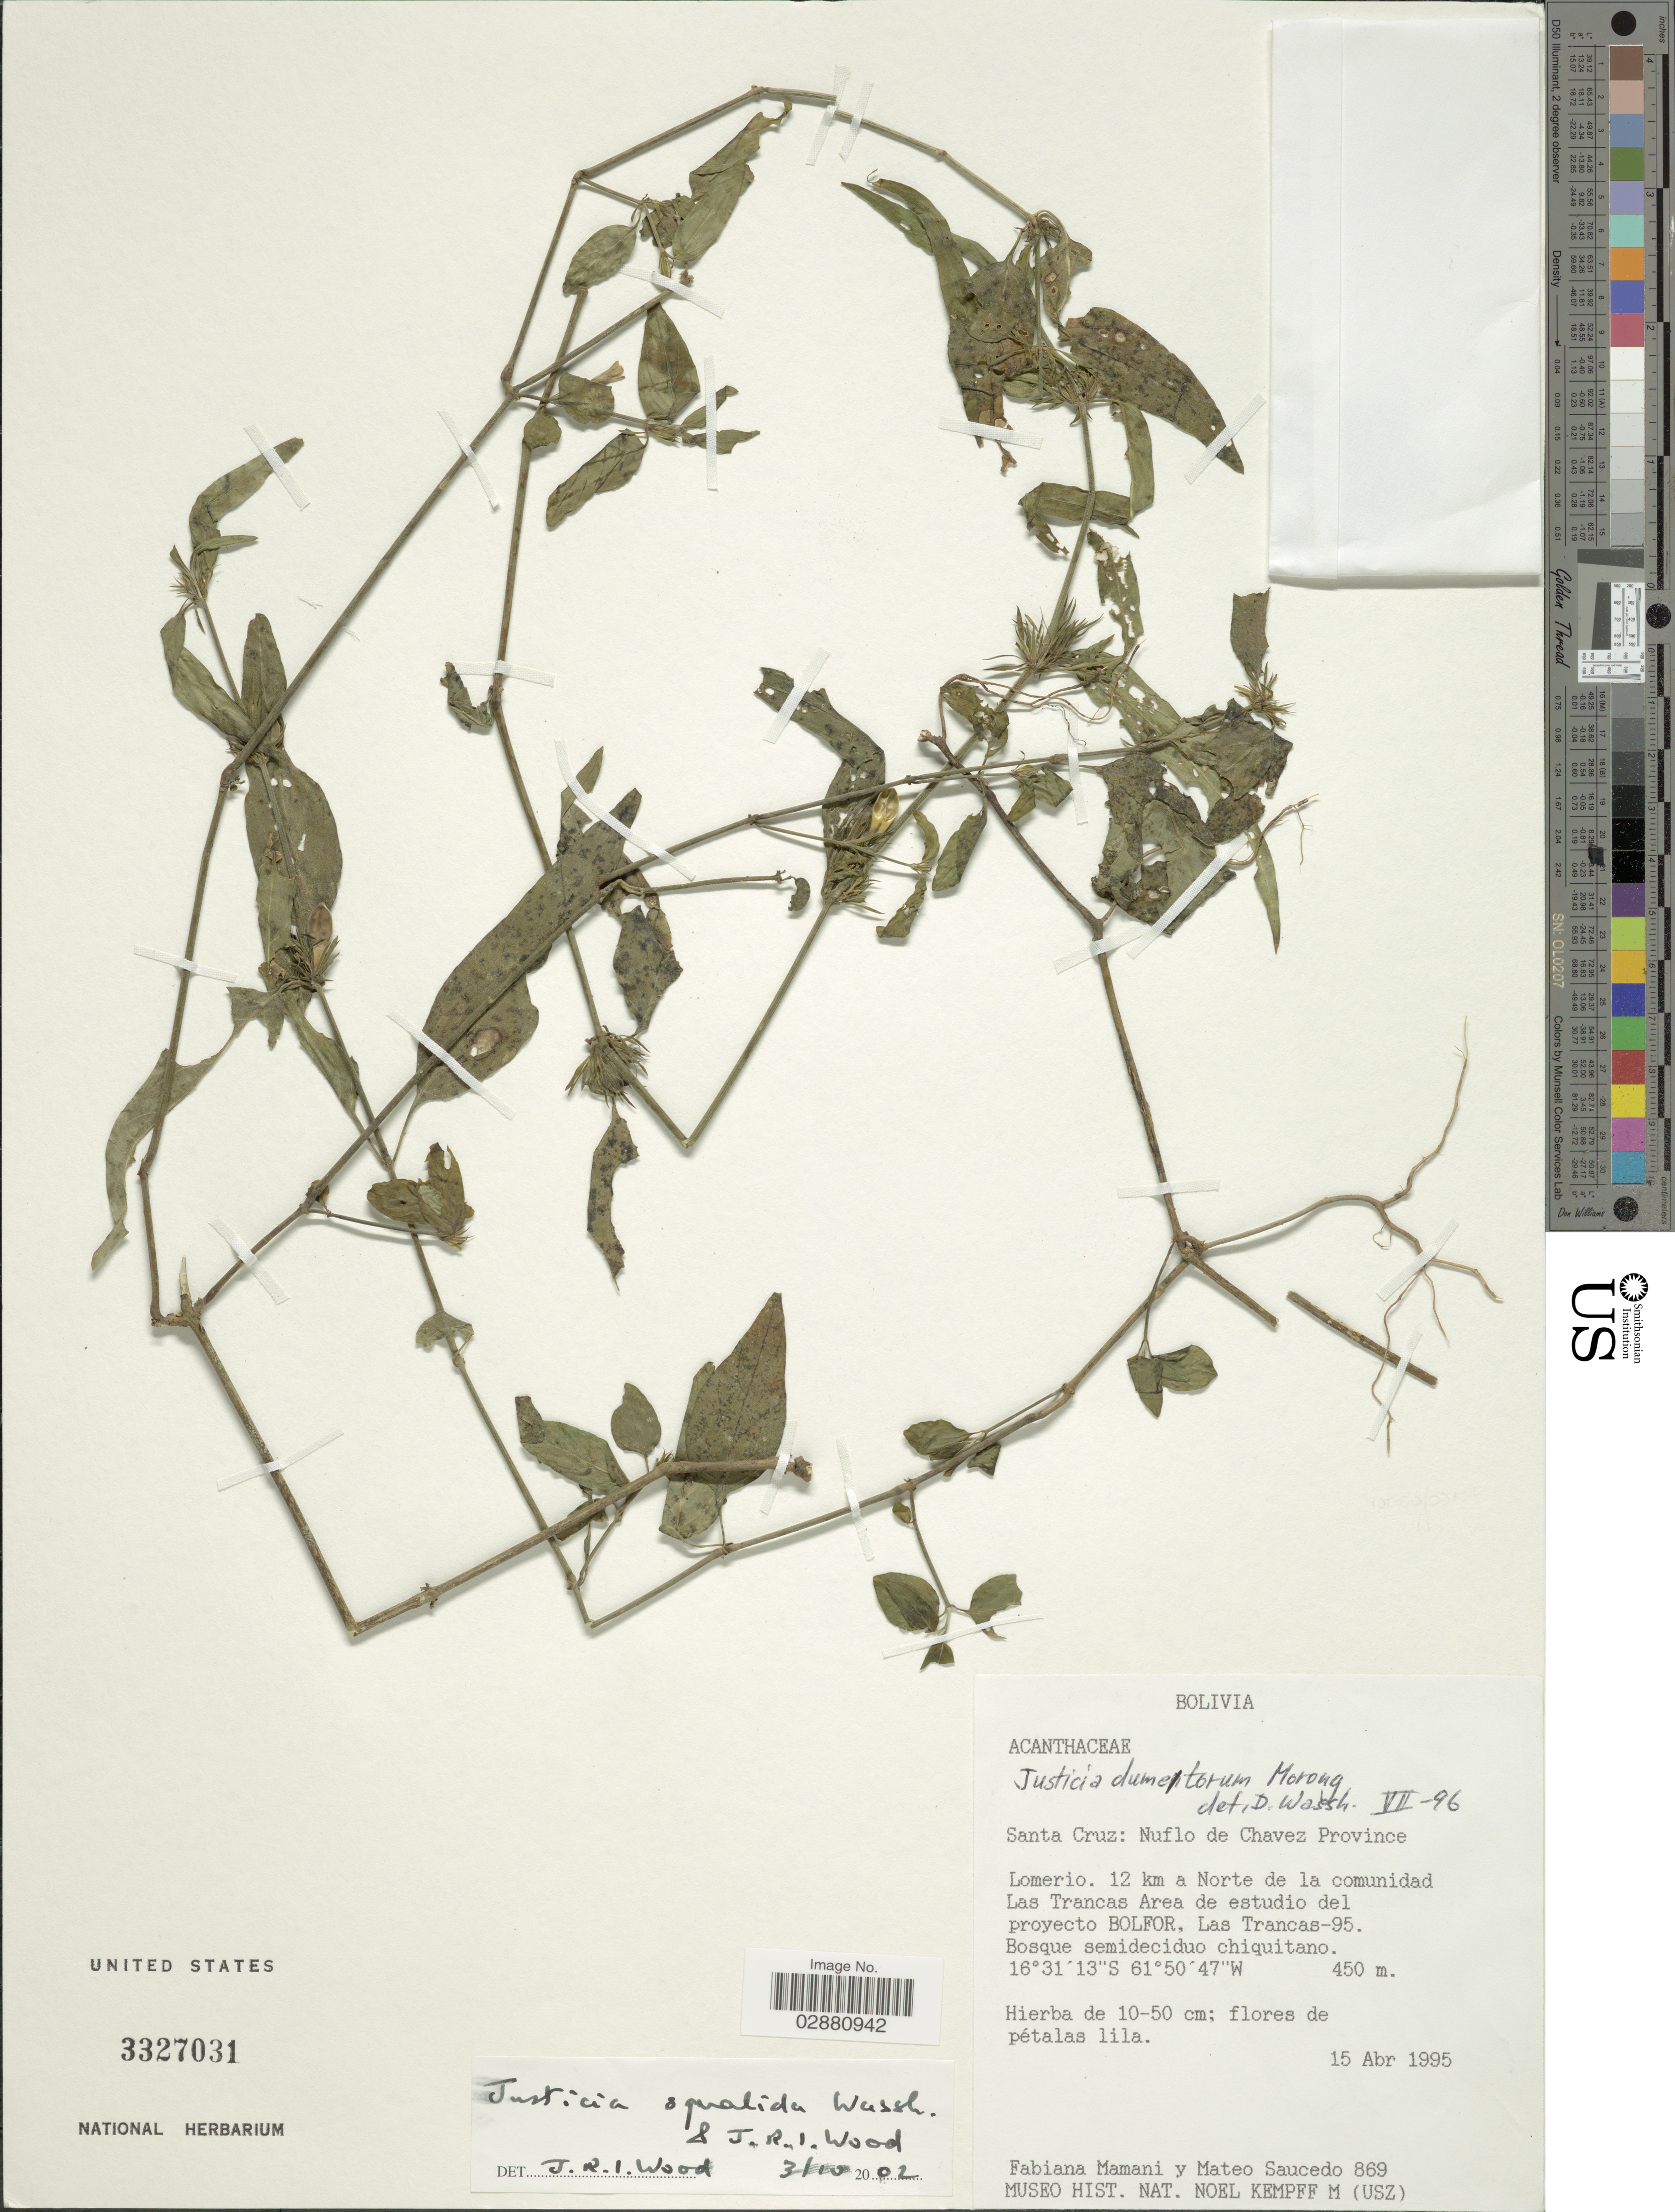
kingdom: Plantae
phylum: Tracheophyta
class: Magnoliopsida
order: Lamiales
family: Acanthaceae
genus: Justicia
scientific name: Justicia squalida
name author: Wassh. & J.R.I. Wood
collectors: F. Mamani & M. Saucedo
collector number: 869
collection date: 1995-04-15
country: Bolivia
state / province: Santa Cruz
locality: Nuflo de Chavez Province. Lomerio. 12 km a Norte de la comunidad Las Trancas Area de estudio del proyecto Bolfor. Las Trancas-95.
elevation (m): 450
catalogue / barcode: US 3327031